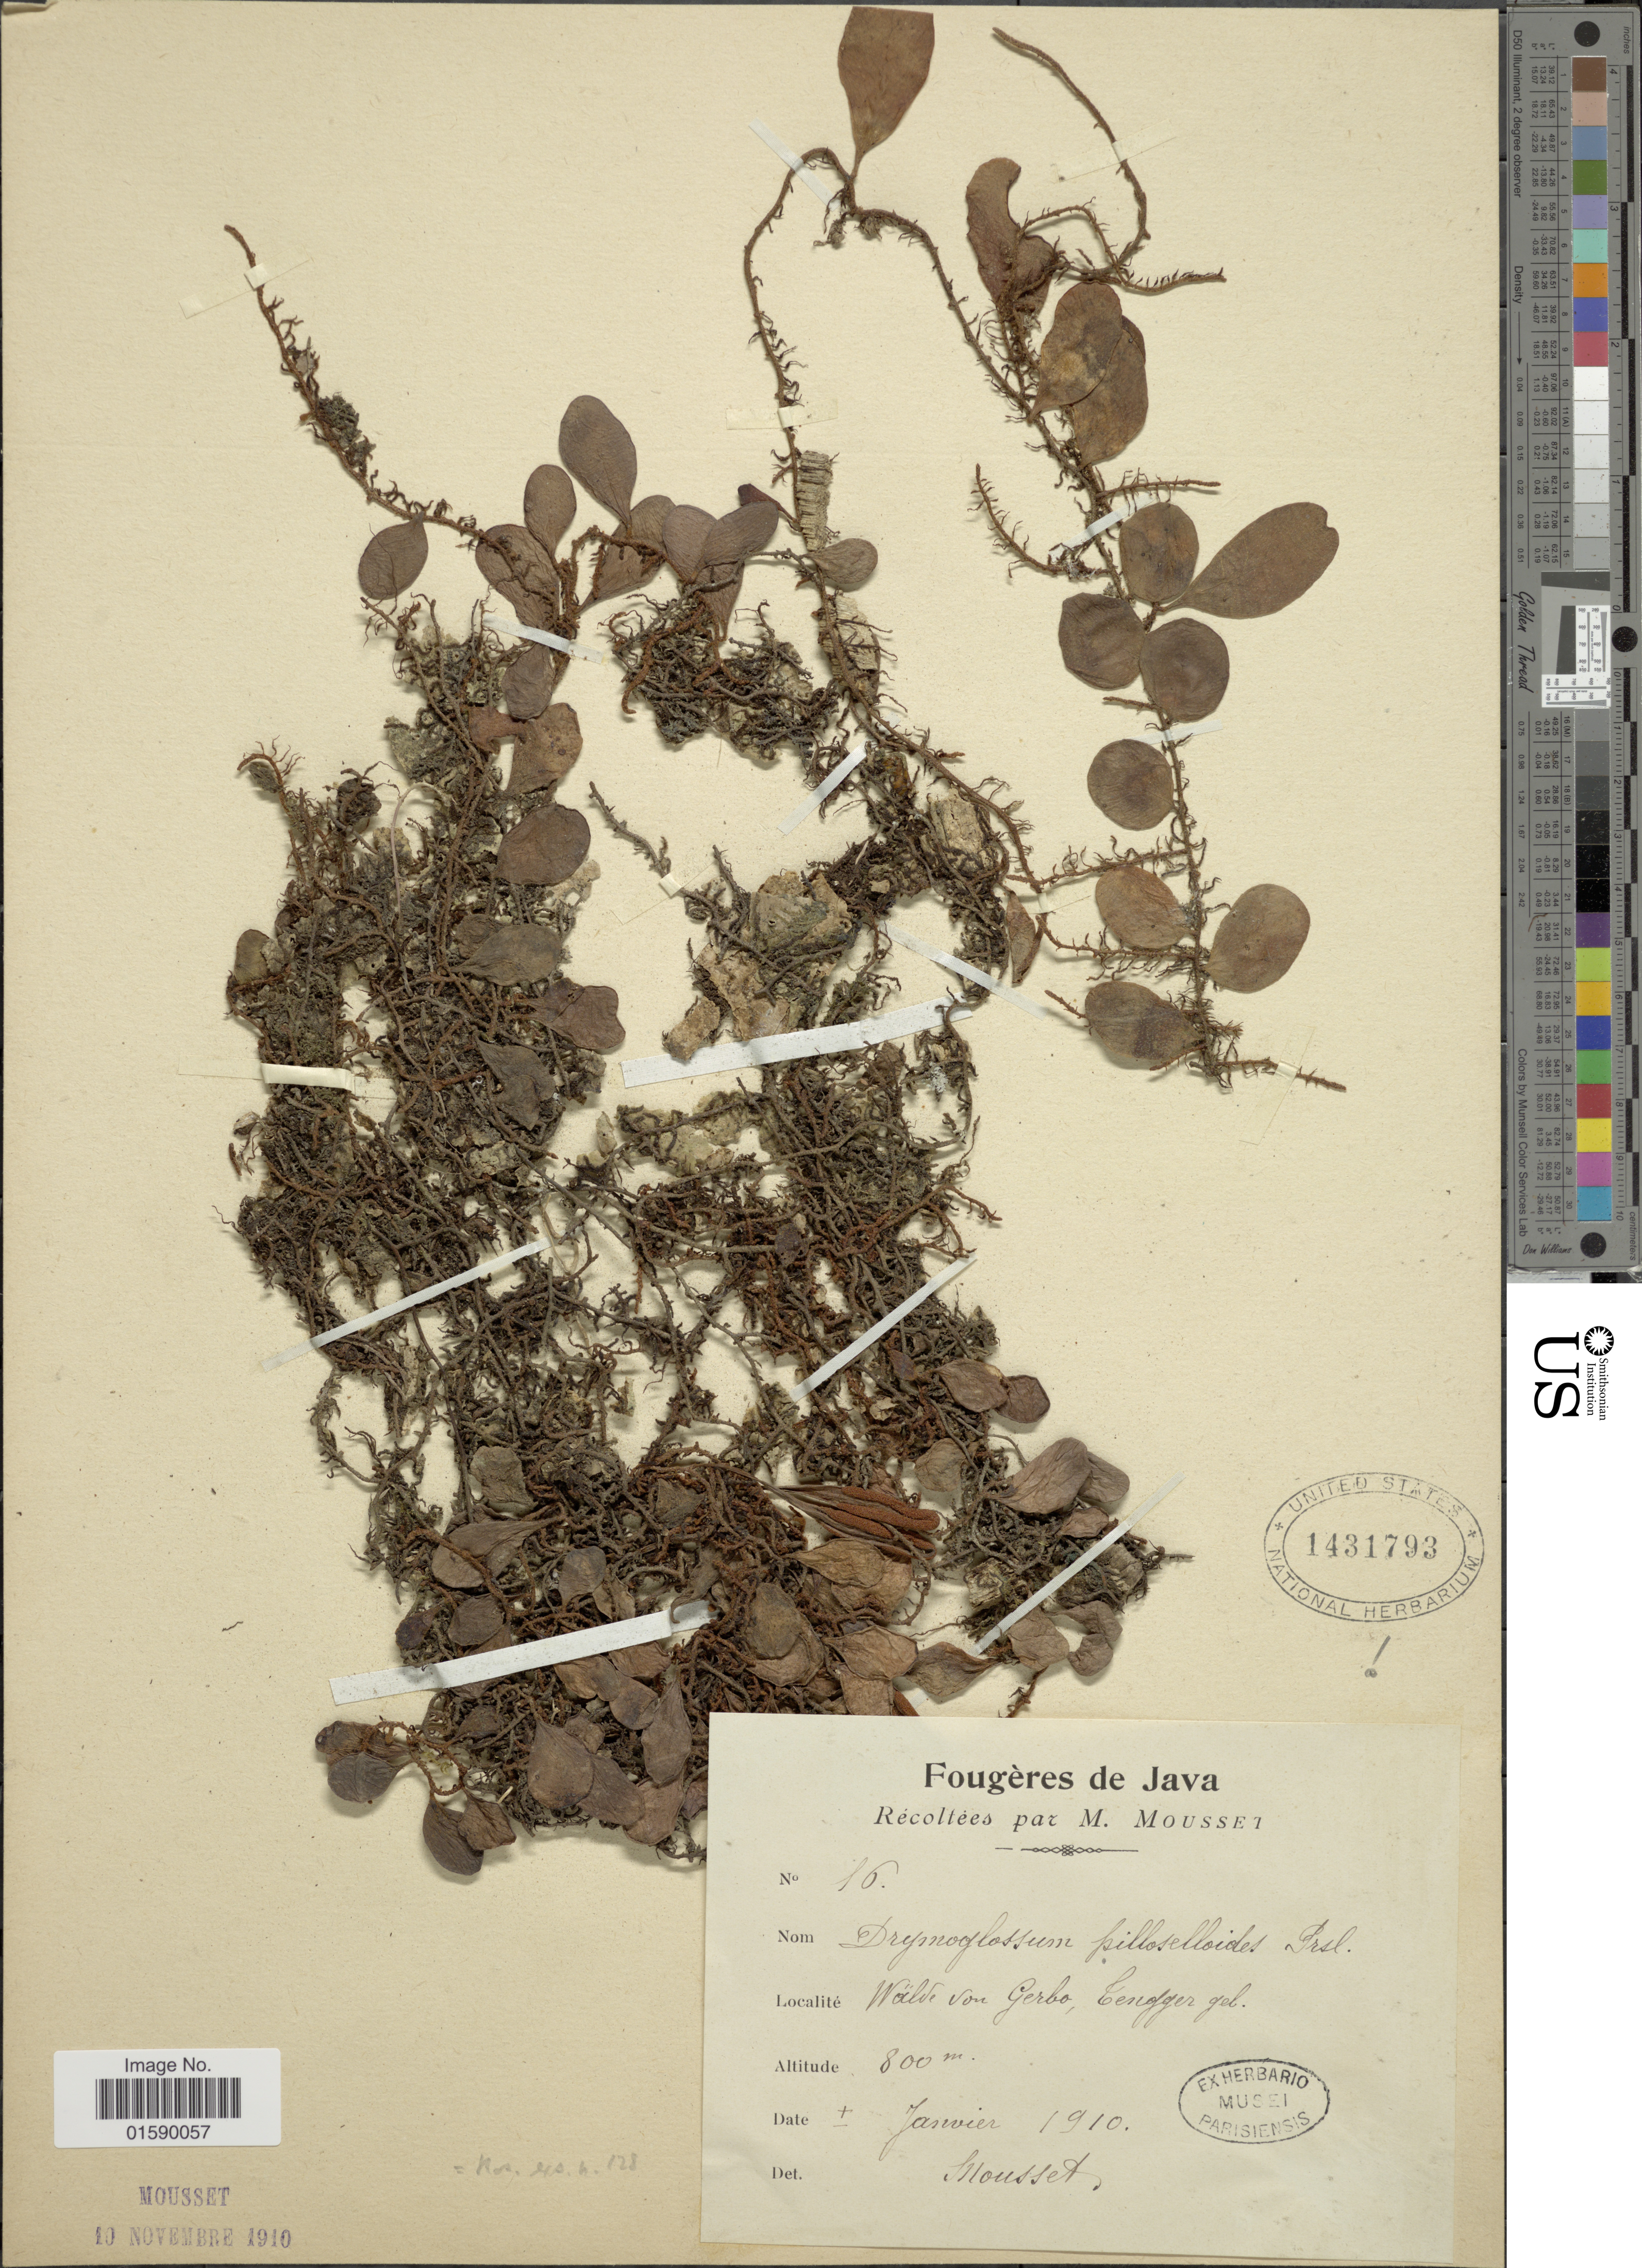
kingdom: Plantae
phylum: Tracheophyta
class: Polypodiopsida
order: Polypodiales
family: Polypodiaceae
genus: Pyrrosia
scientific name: Pyrrosia piloselloides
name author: (L.) M.G. Price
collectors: Mousset, --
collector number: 16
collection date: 1910-01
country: Indonesia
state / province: Java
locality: Java, Walde don Gerbo, Tenggar gel.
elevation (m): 800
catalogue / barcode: US 1431793